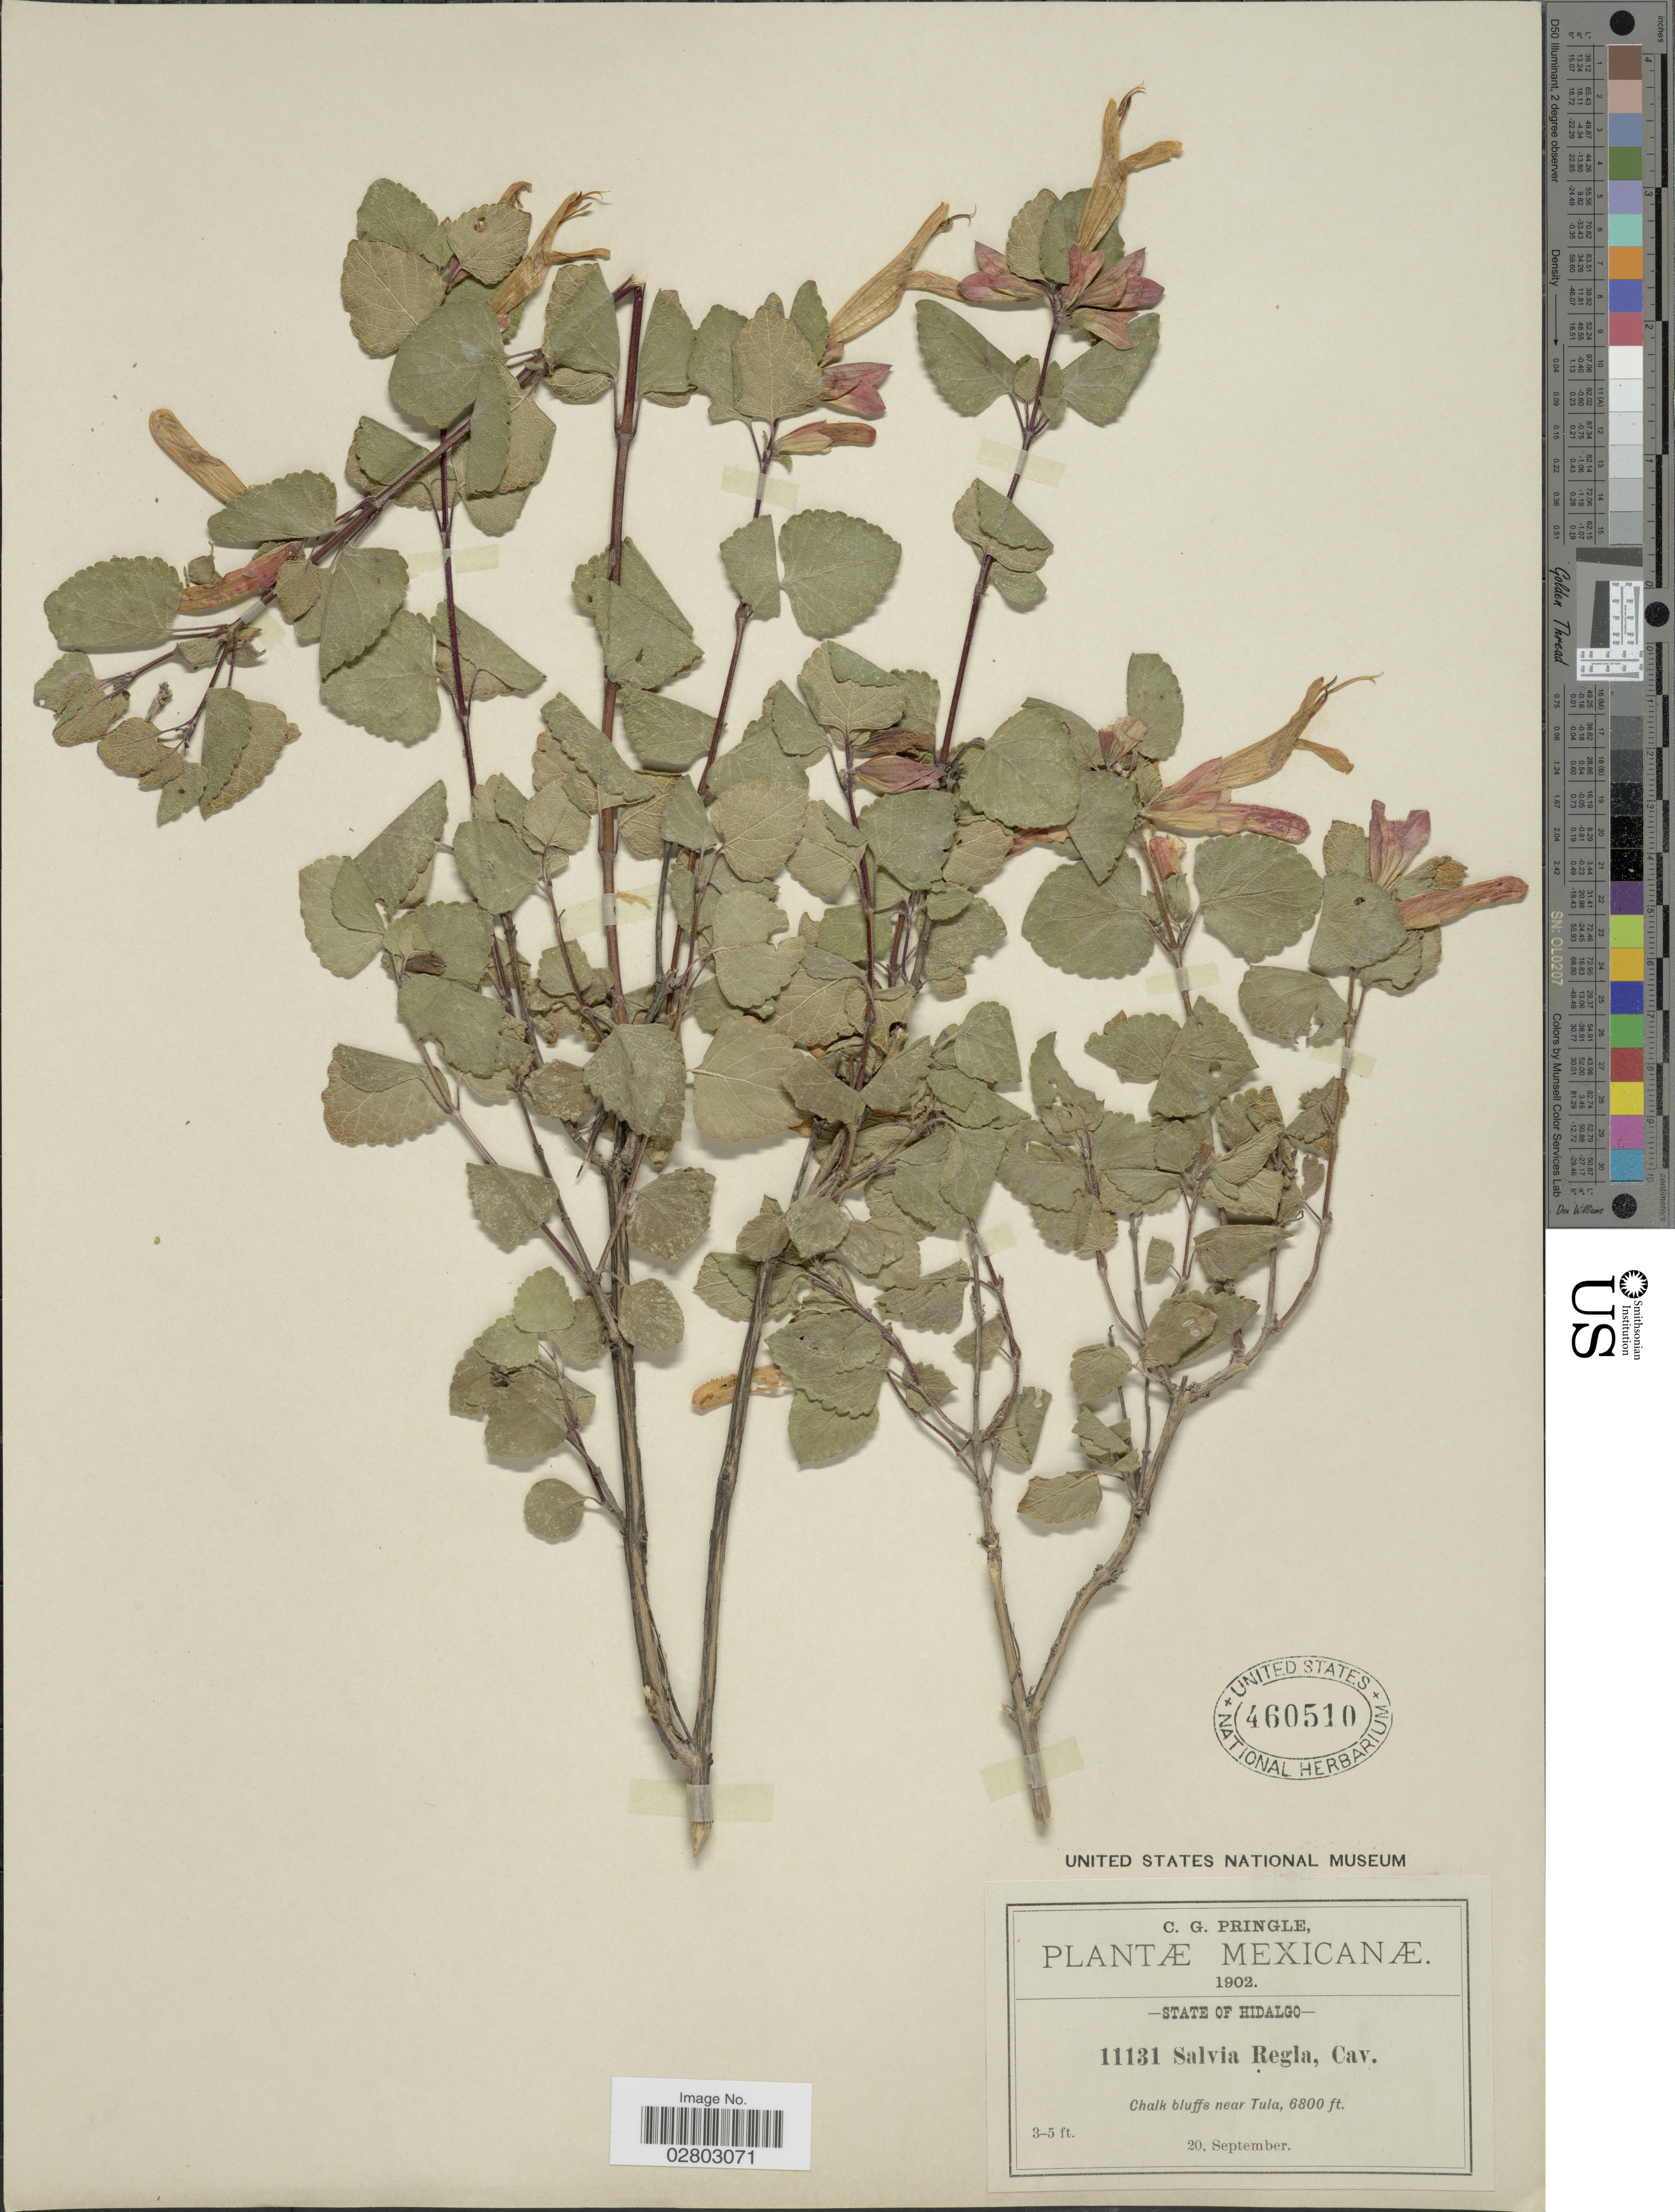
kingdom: Plantae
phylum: Tracheophyta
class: Magnoliopsida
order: Lamiales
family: Lamiaceae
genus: Salvia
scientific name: Salvia regla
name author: Cav.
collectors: C. G. Pringle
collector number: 11131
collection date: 1902-09-20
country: Mexico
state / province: Hidalgo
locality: State of Hidalgo, Chalk bluffs near Tula.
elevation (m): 2073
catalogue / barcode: US 460510